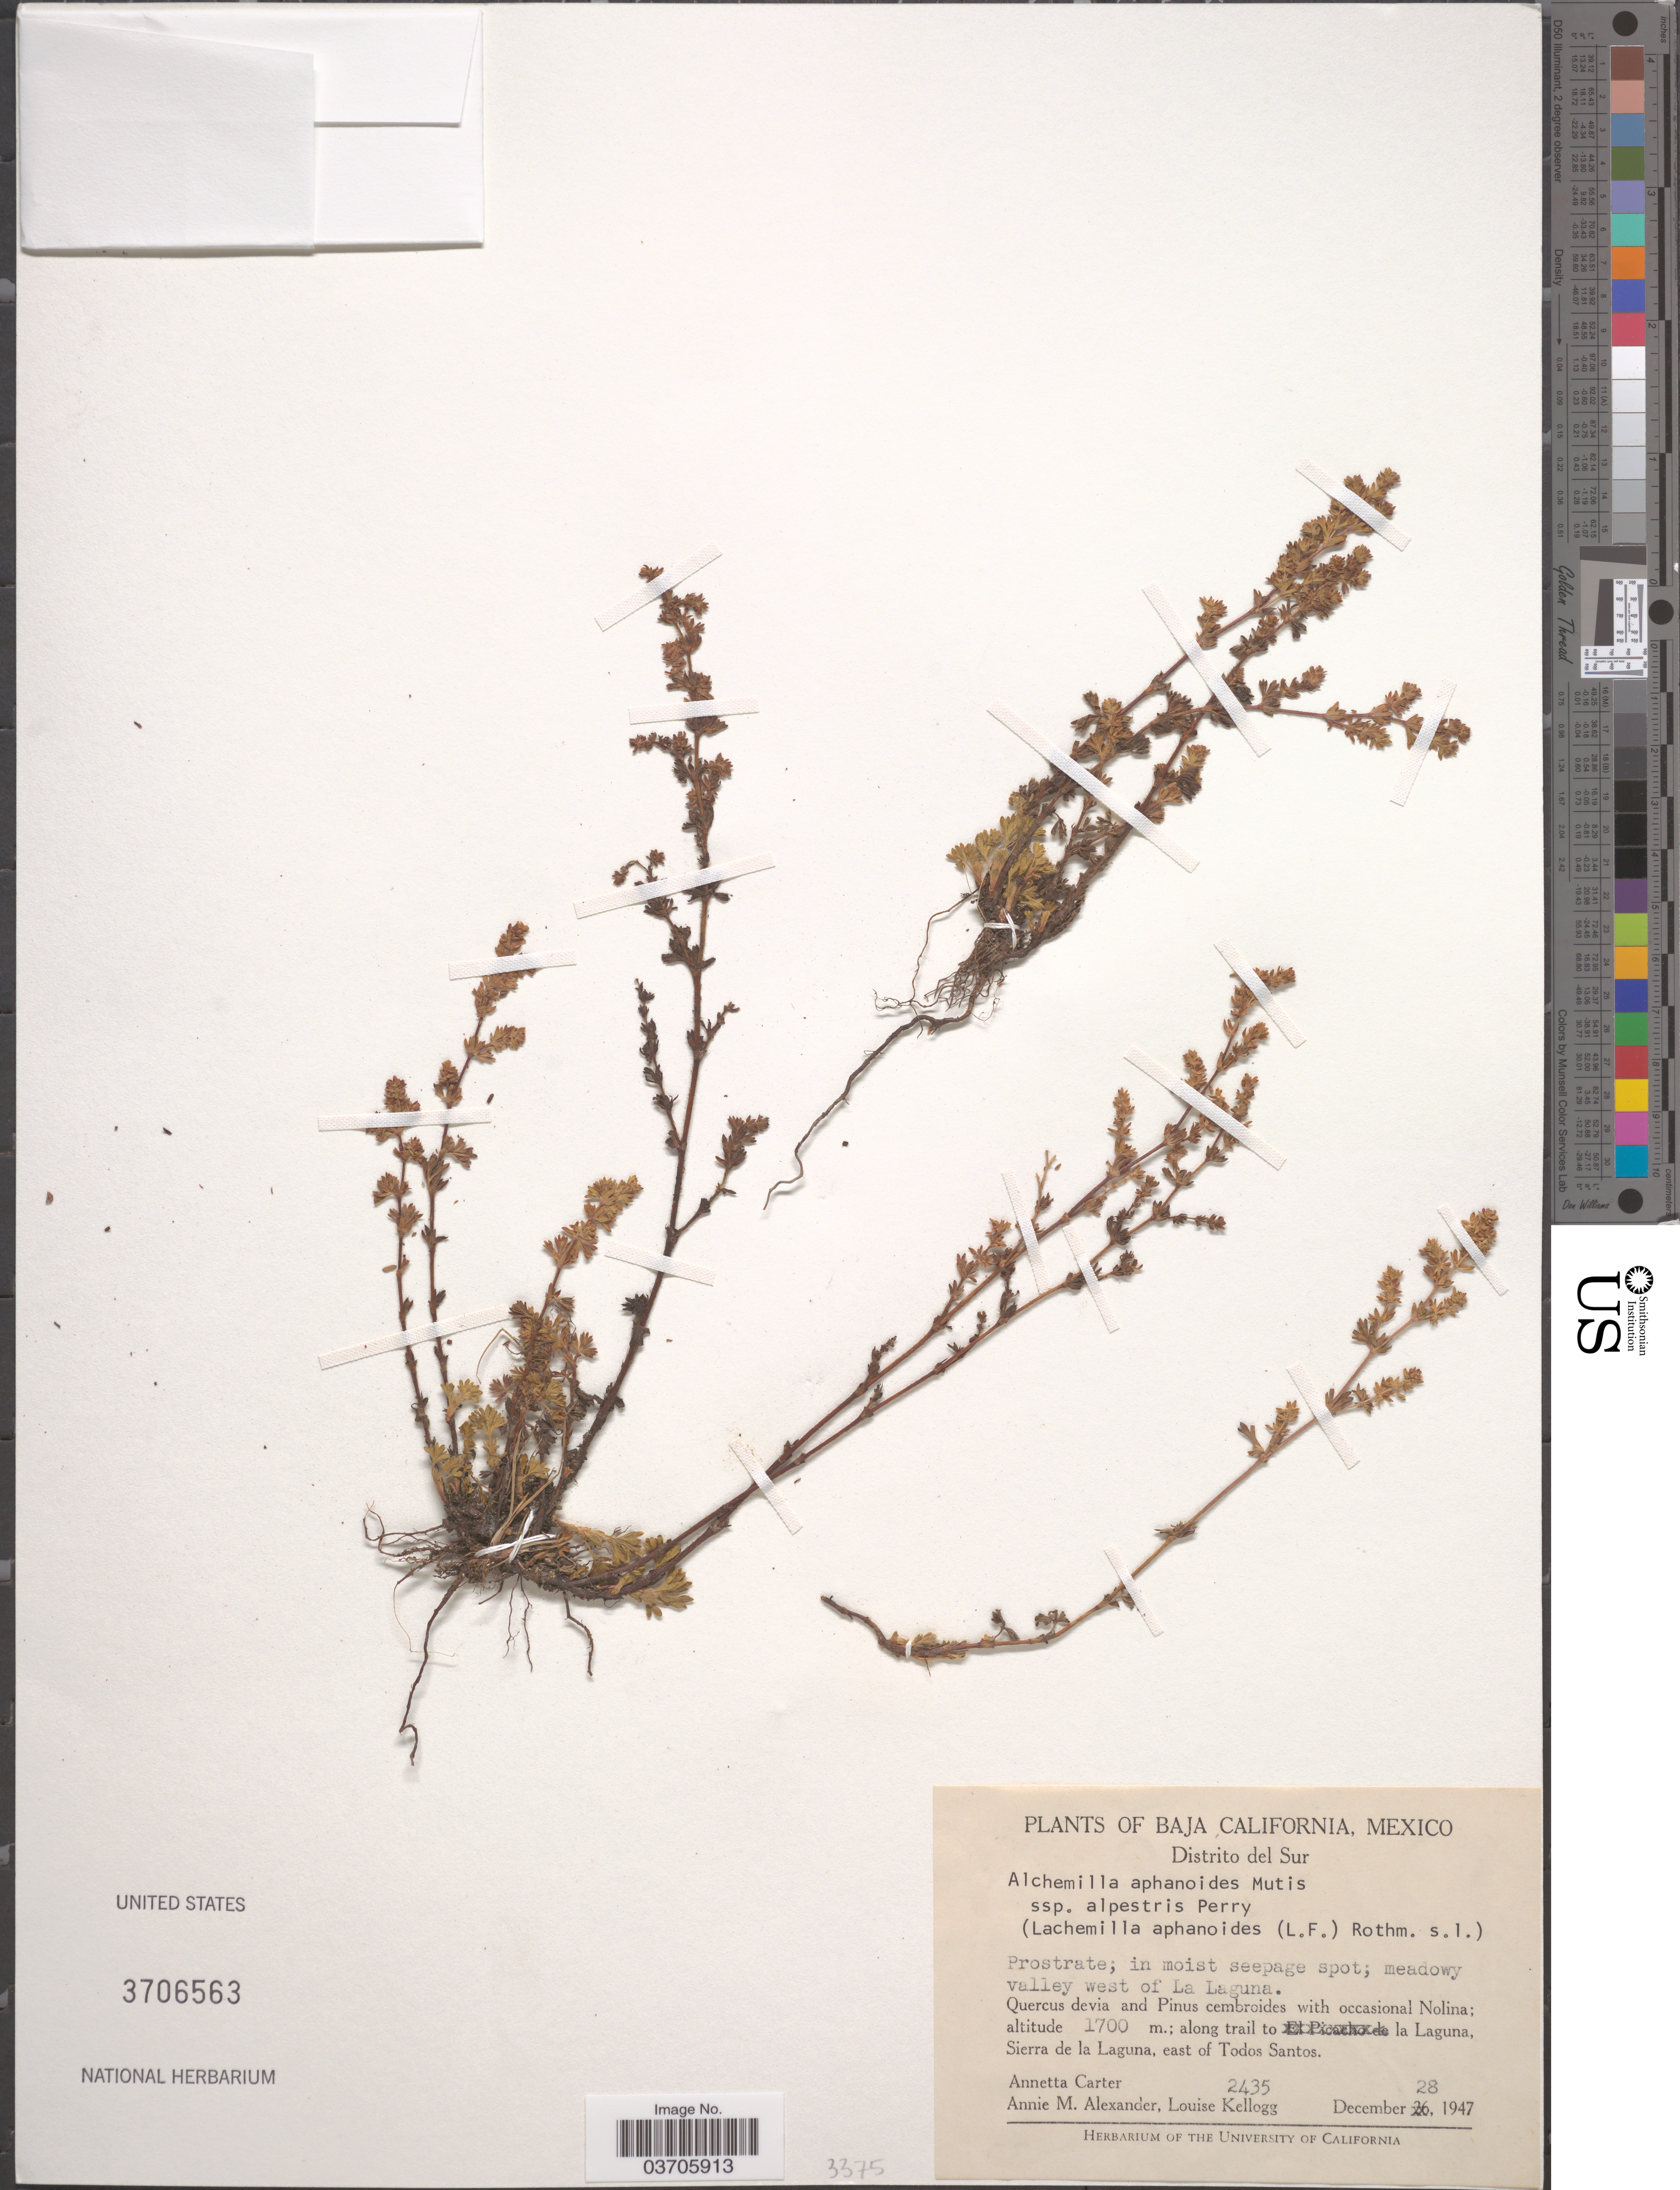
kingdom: Plantae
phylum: Tracheophyta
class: Magnoliopsida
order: Rosales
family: Rosaceae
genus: Lachemilla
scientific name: Lachemilla aphanoides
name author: (Mutis ex L. f.) Rothm.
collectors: A. Carter, A. M. Alexander & L. Kellogg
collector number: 2435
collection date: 1947-12-28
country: Mexico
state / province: Baja California Sur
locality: Distrito del Sur. Valley west of La Laguna. Along trail to la Laguna, Sierra de la Laguna, east of Todos Santos.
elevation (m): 1700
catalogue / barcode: US 3706563